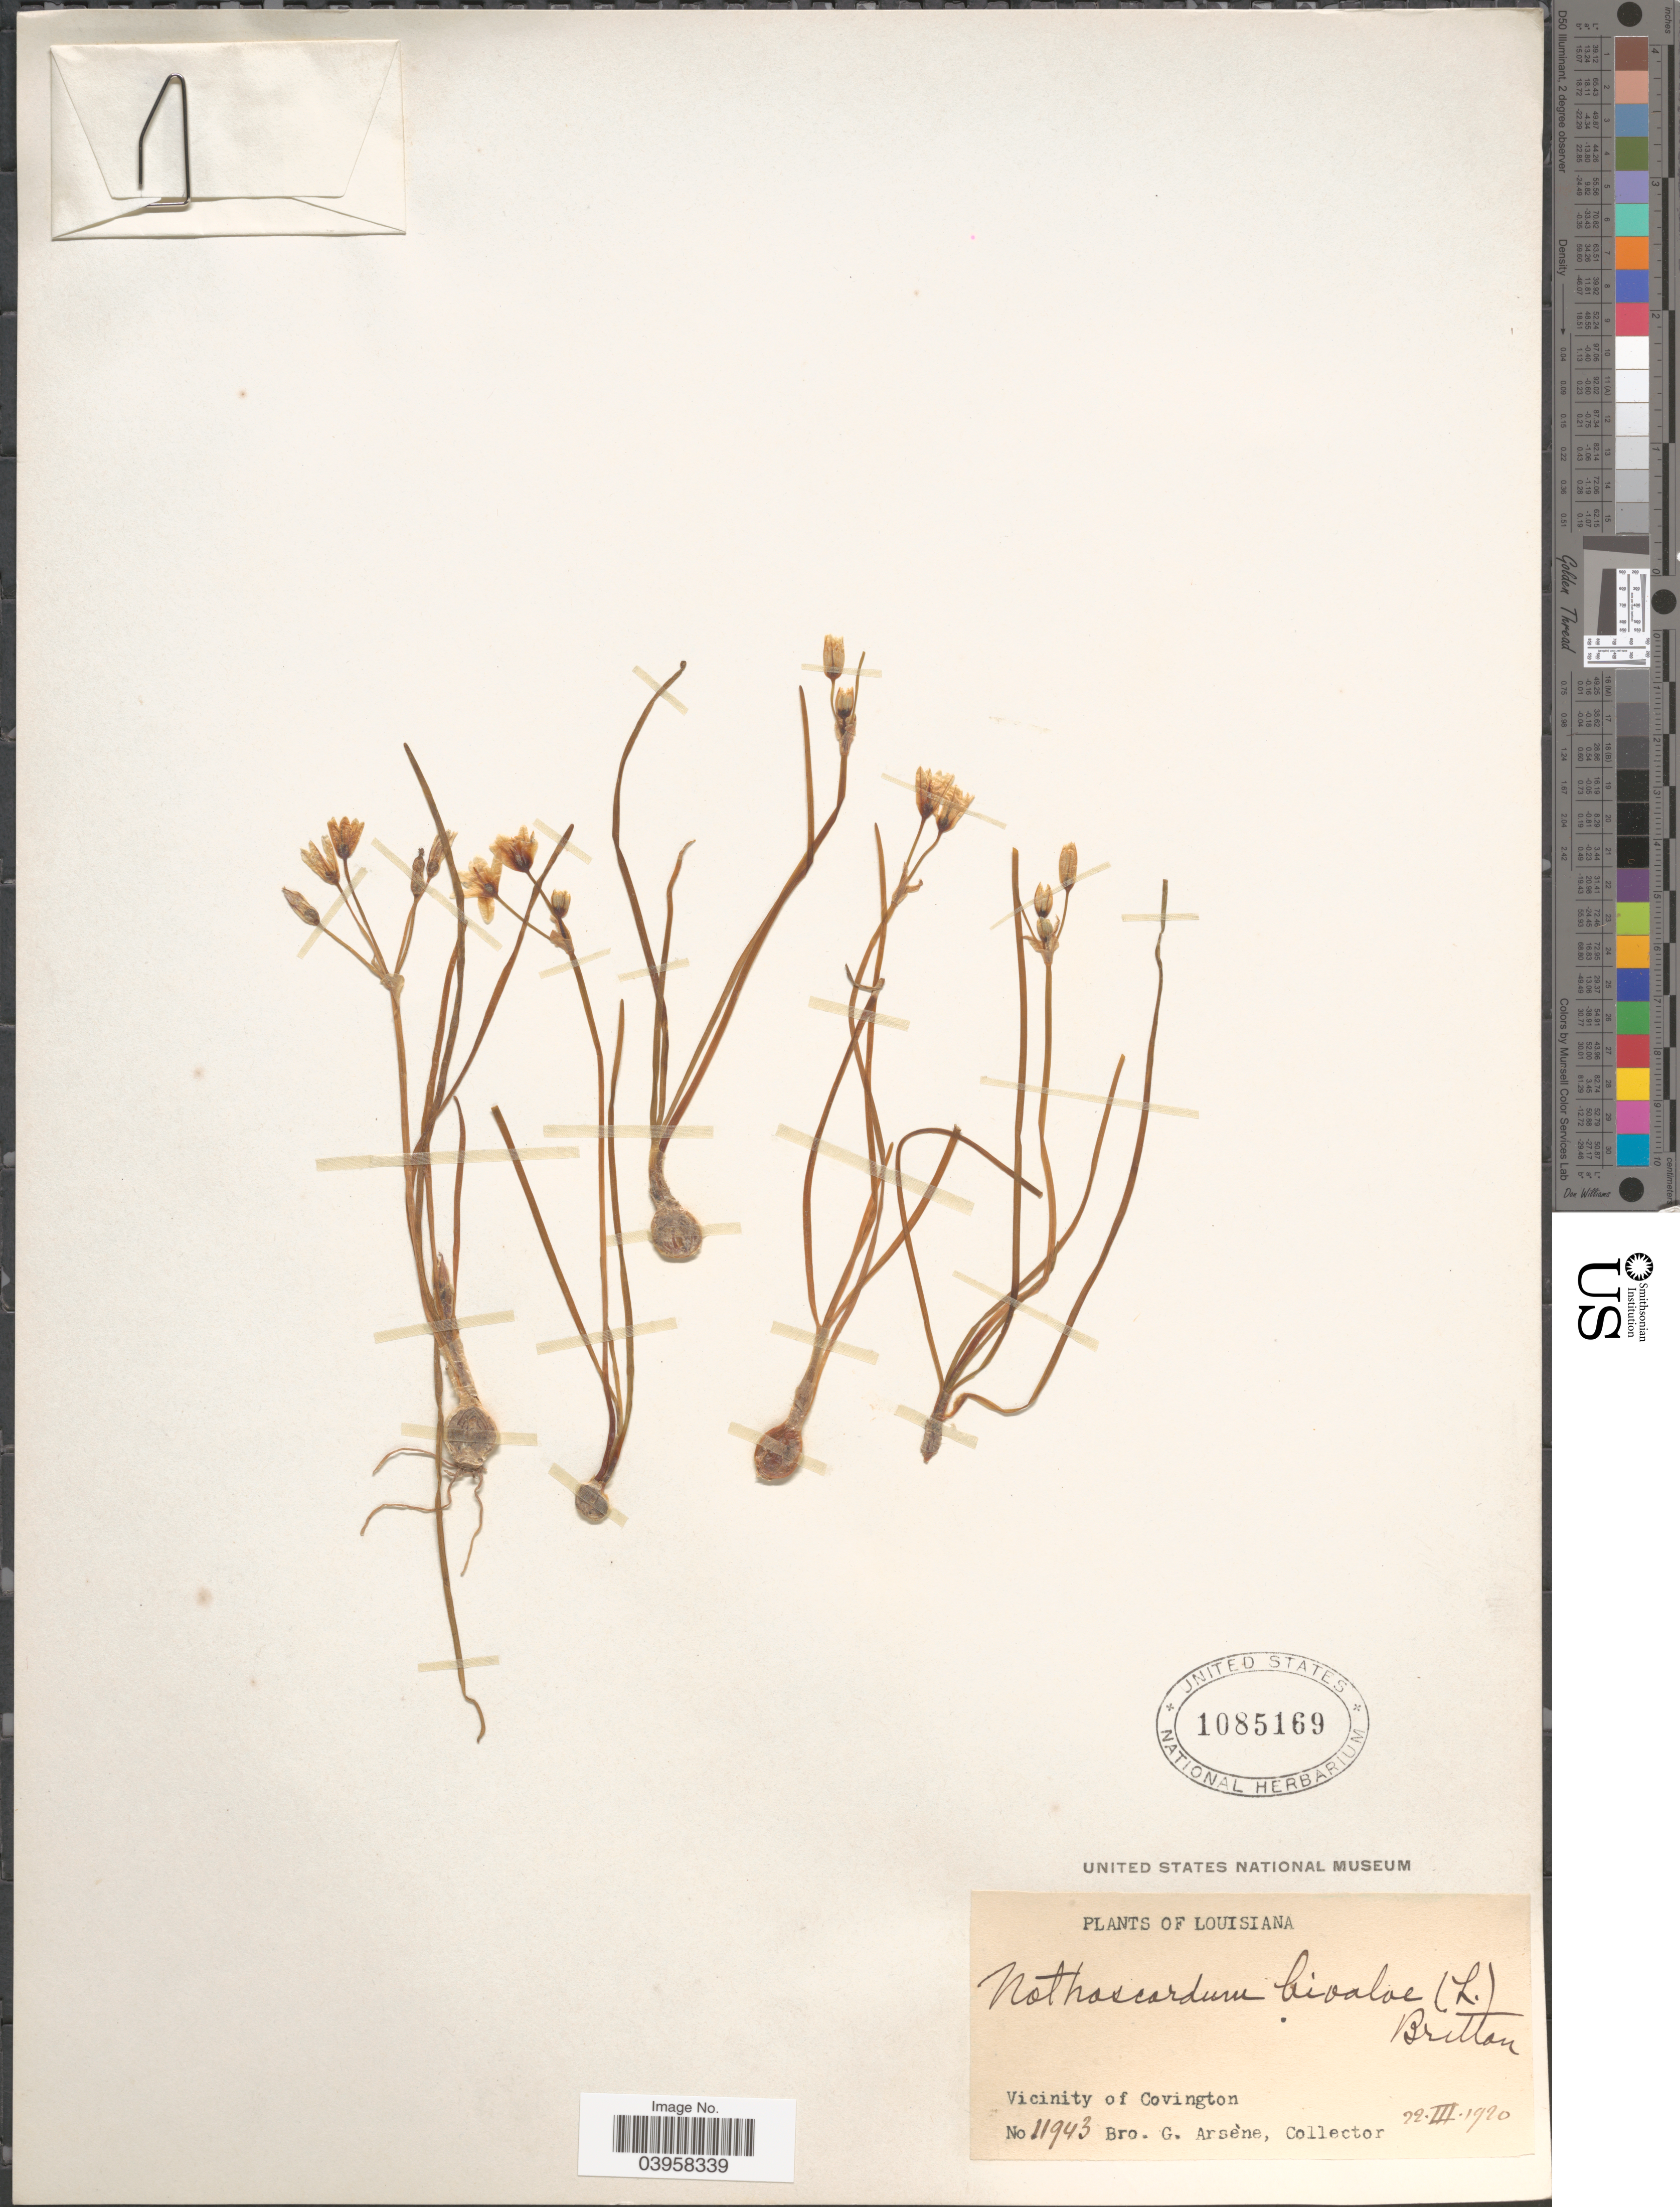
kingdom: Plantae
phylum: Tracheophyta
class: Liliopsida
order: Asparagales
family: Amaryllidaceae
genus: Nothoscordum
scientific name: Nothoscordum bivalve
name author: (L.) Britton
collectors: Bro. G. Arsène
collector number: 11943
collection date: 1920-03-22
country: United States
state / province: Louisiana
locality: Vicinity of Covington.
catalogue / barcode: US 1085169